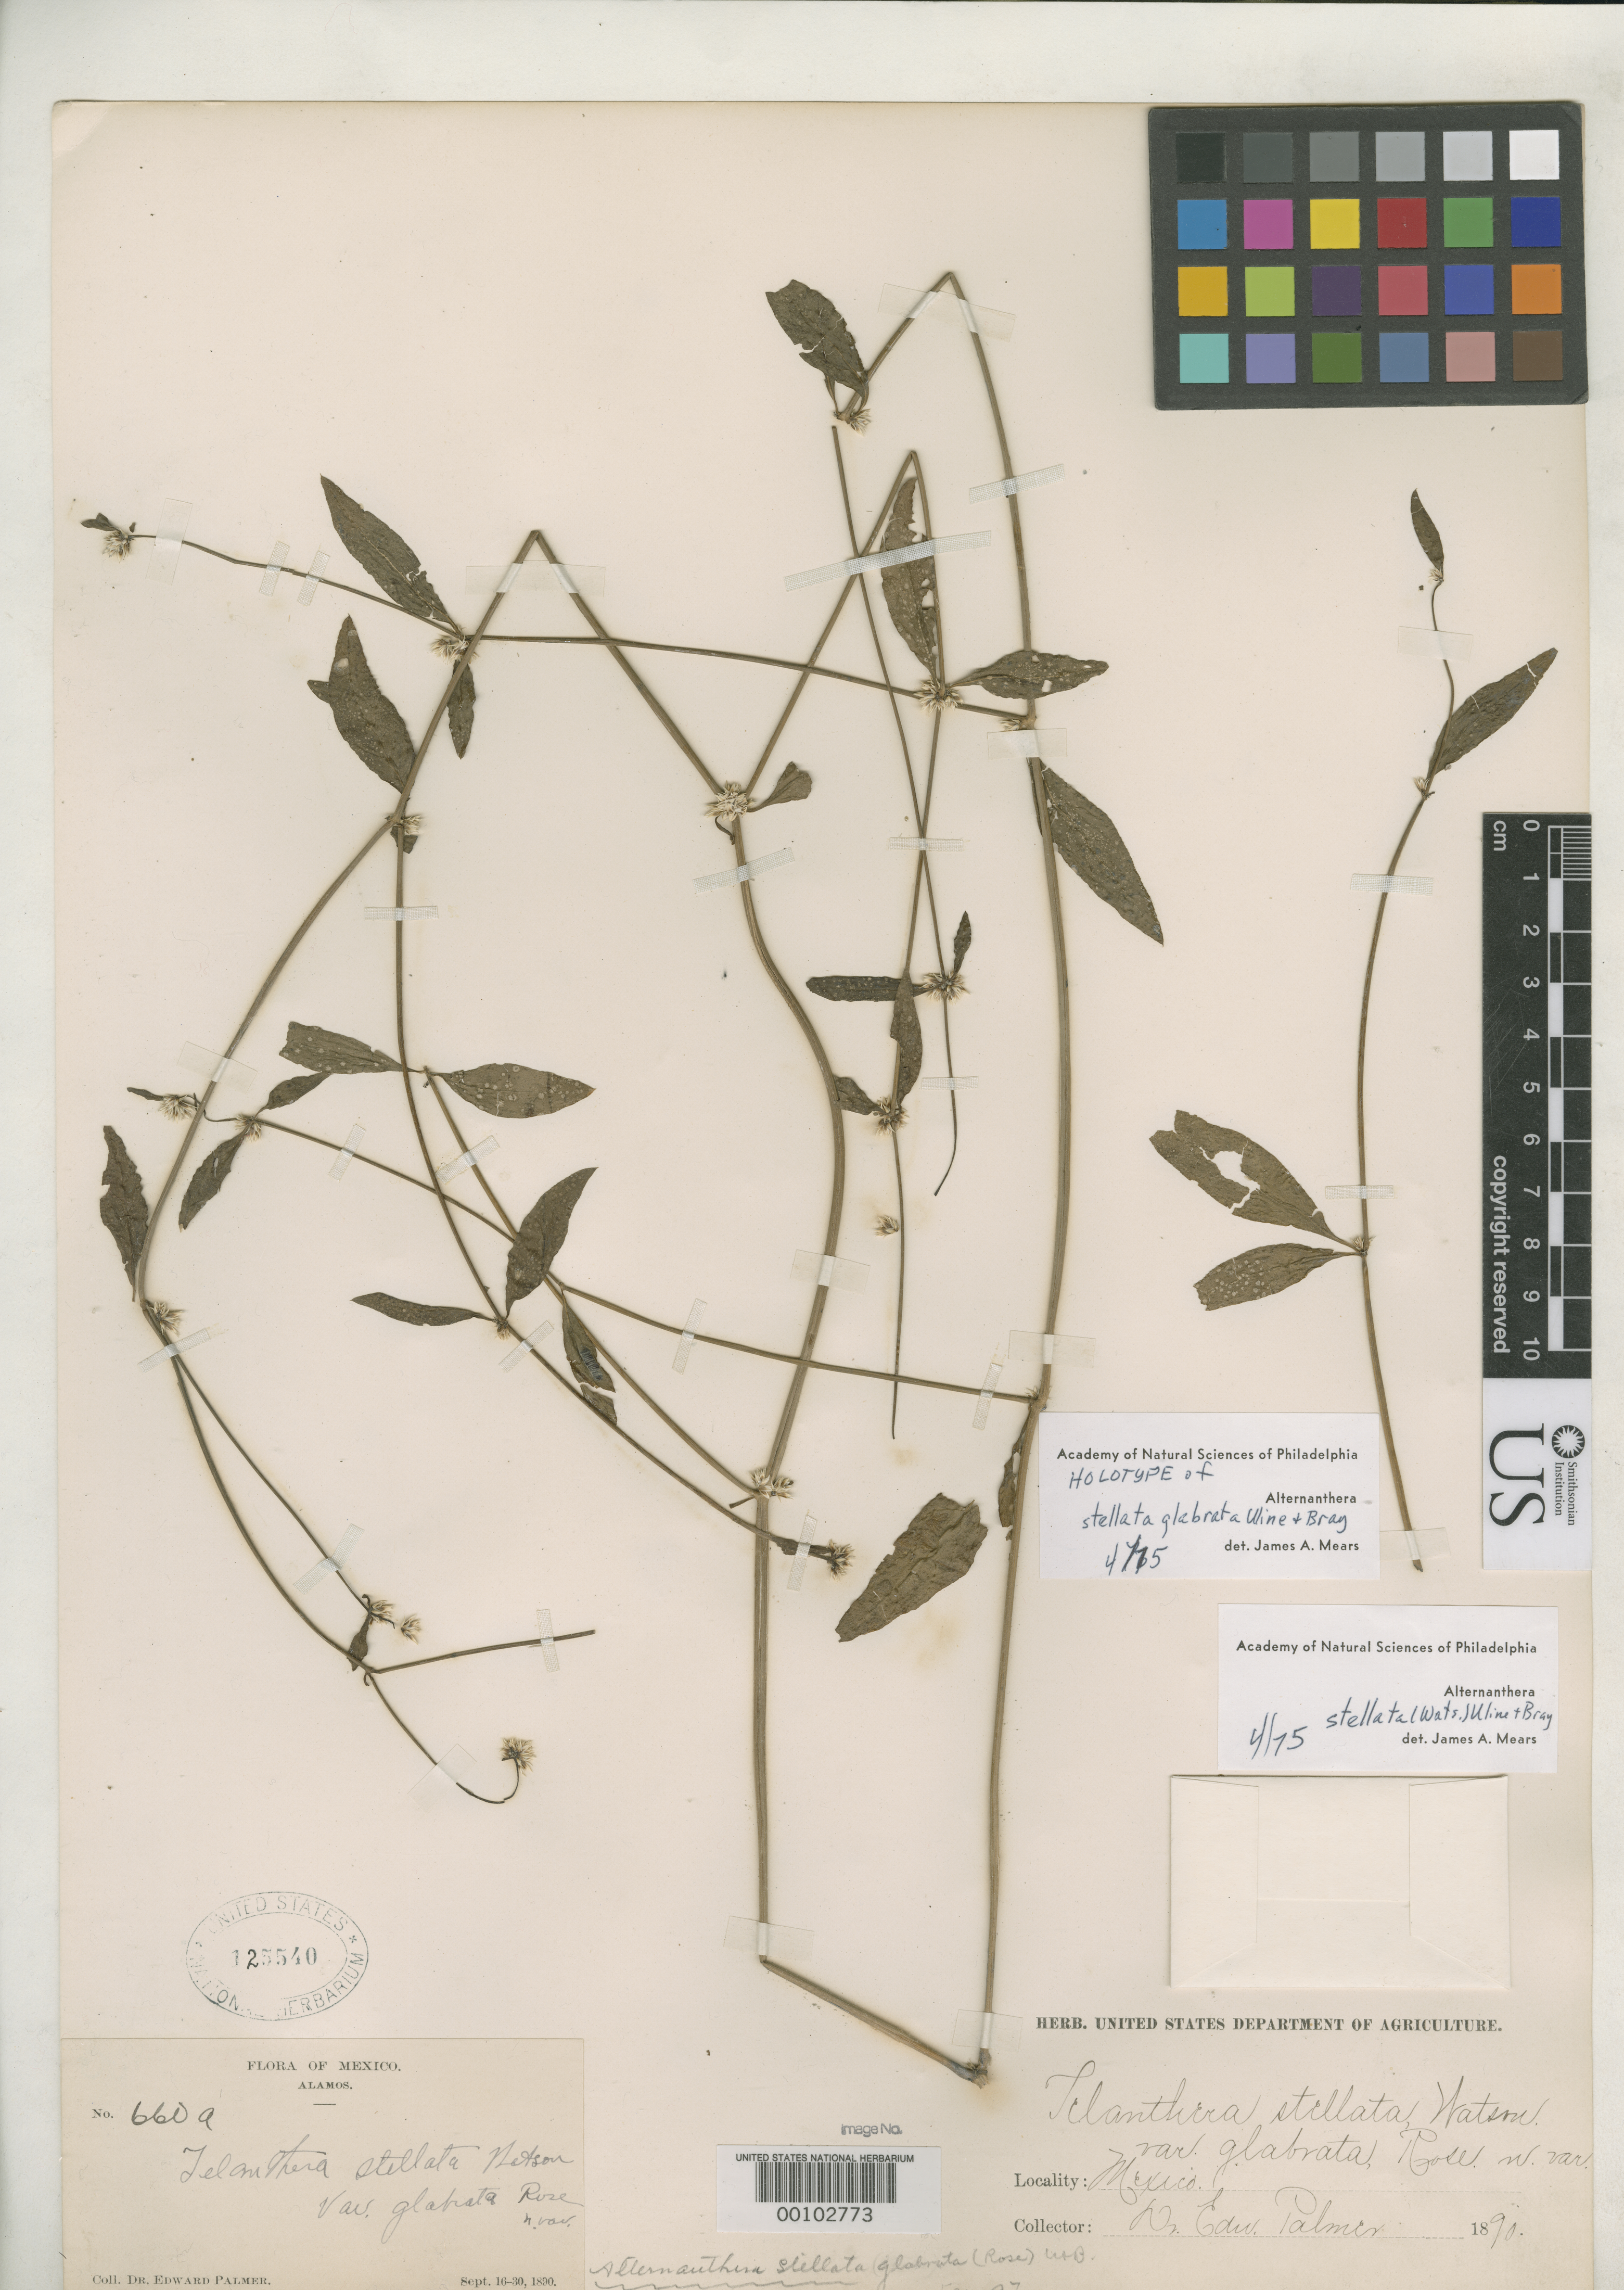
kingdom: Plantae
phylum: Tracheophyta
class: Magnoliopsida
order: Caryophyllales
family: Amaranthaceae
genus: Alternanthera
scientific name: Alternanthera stellata var. glabrata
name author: Uline & W.L. Bray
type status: Type Collection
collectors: E. Palmer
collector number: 660 a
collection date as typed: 16 Sep 1890 to 30 Sep 1890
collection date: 1890-09-16/1890-09-30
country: Mexico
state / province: Sonora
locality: Alamos.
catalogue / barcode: US 125540